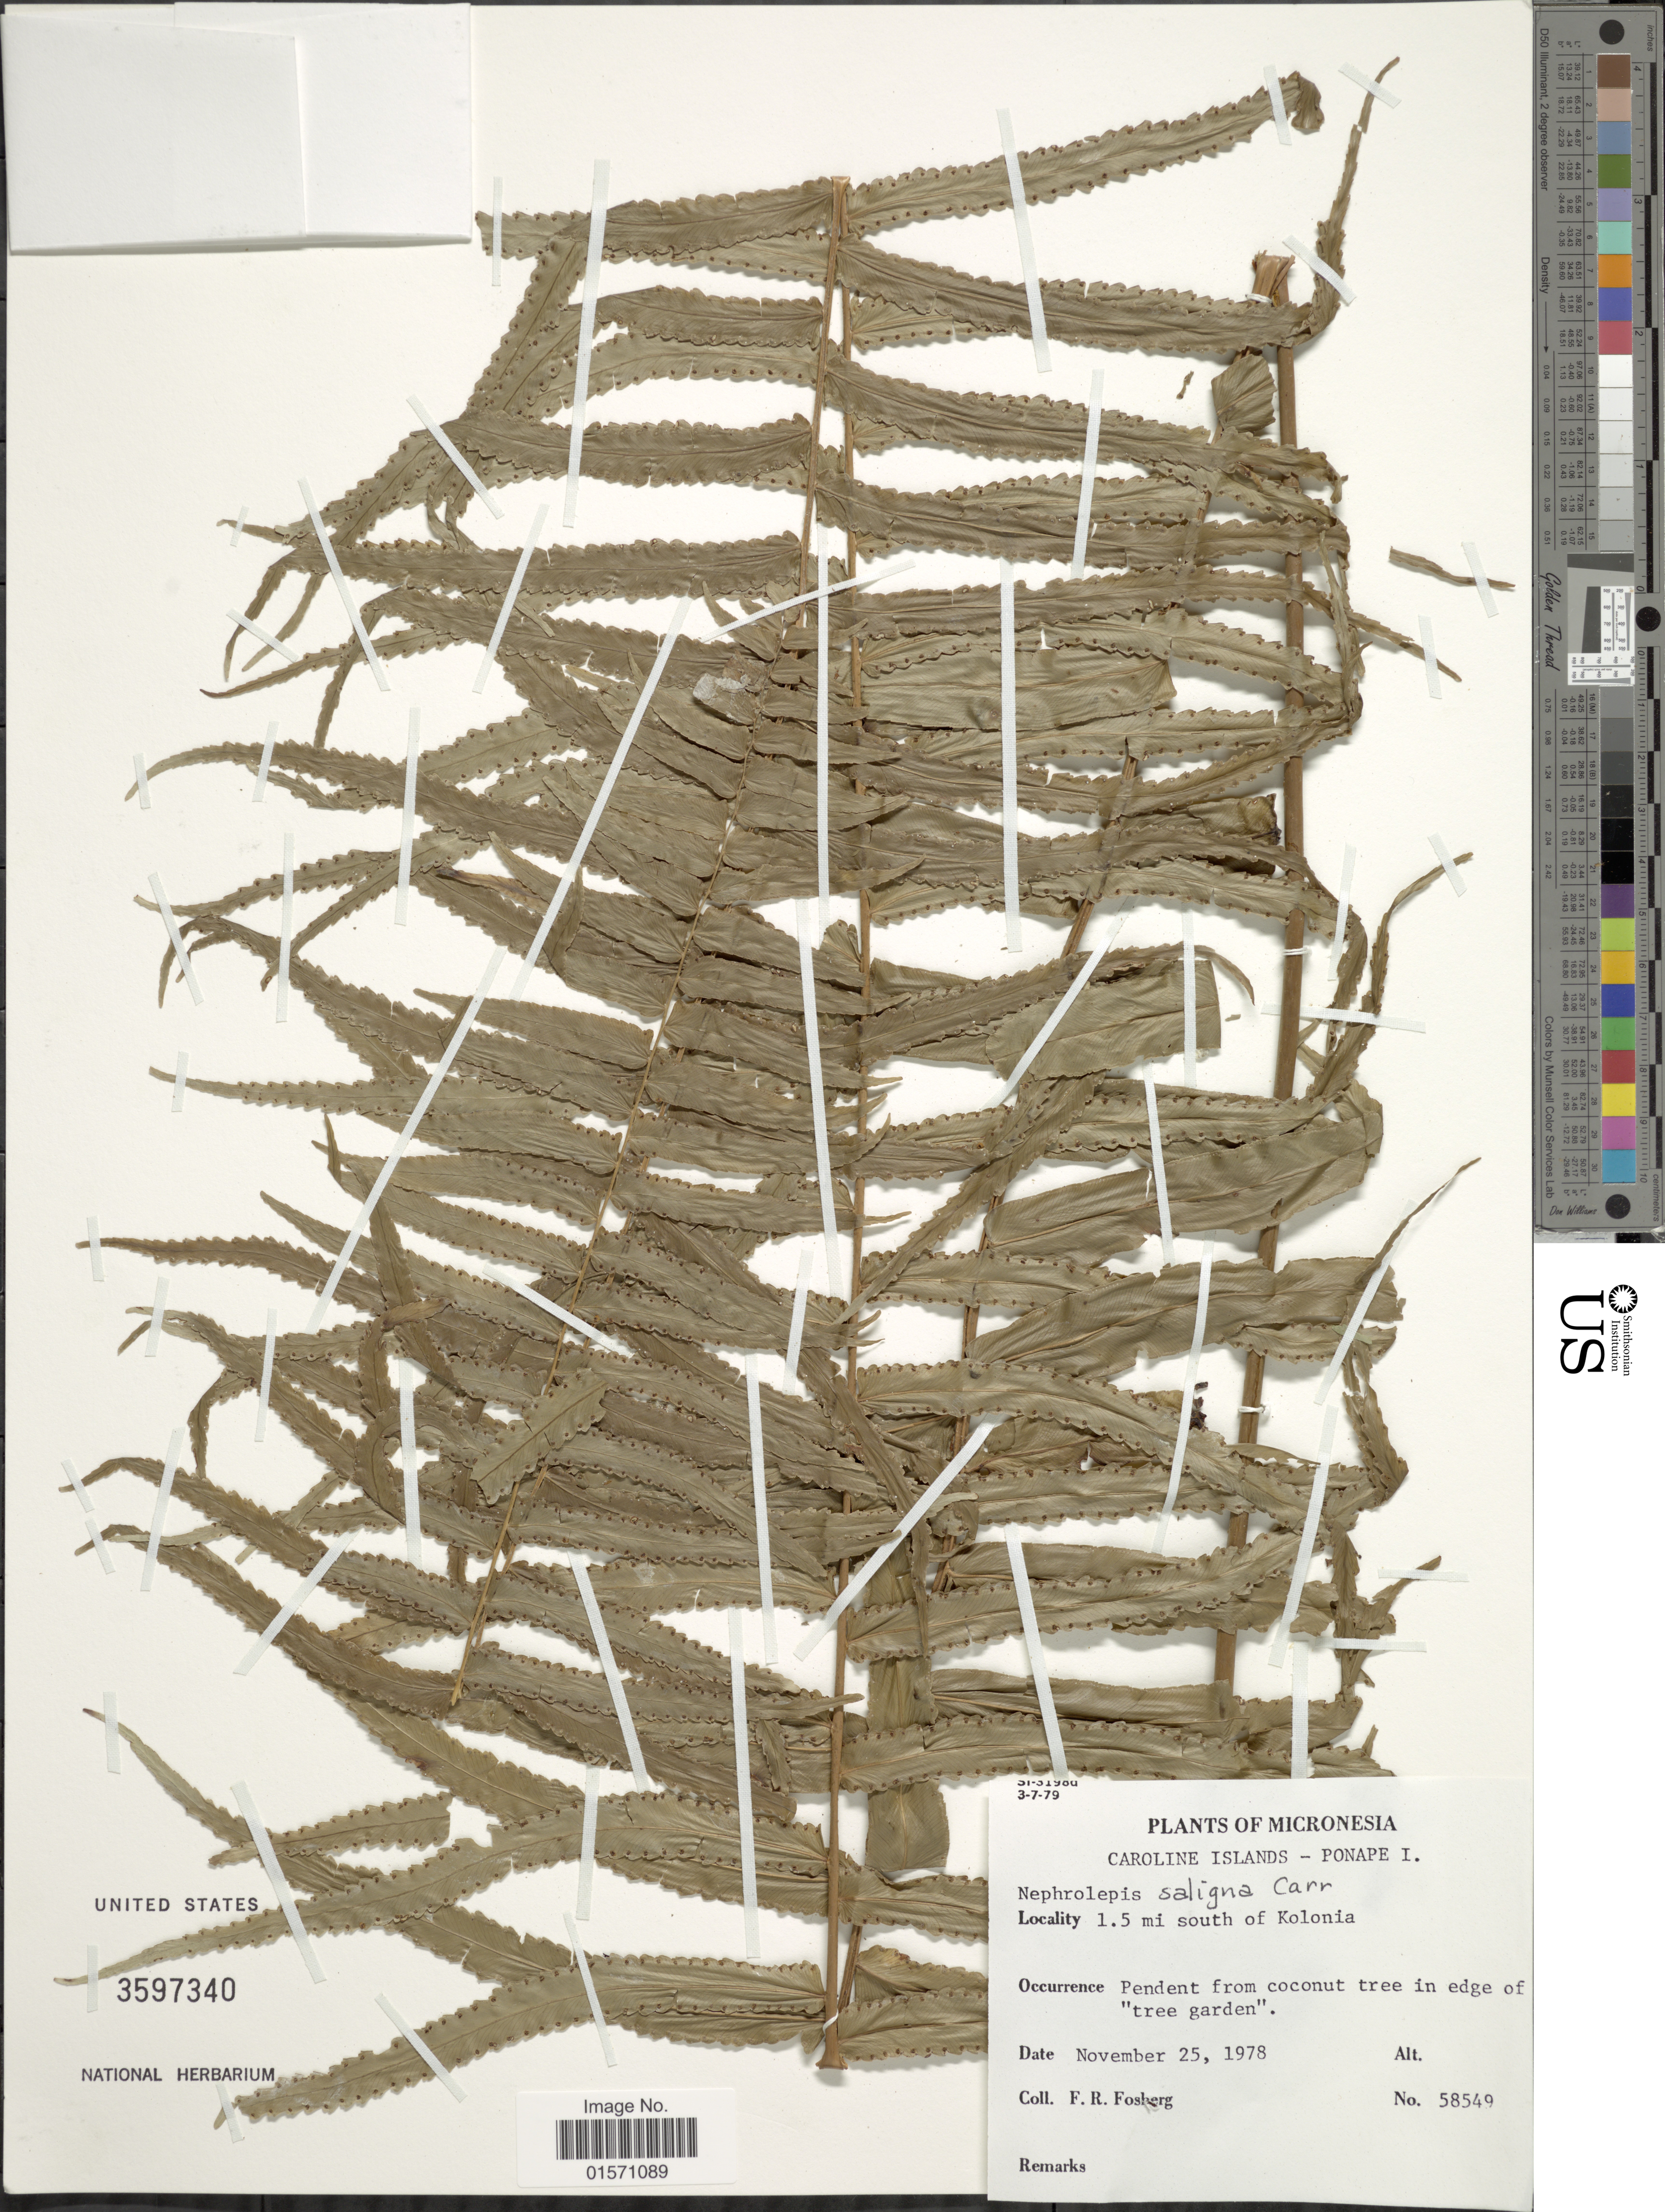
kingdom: Plantae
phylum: Tracheophyta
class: Polypodiopsida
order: Polypodiales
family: Nephrolepidaceae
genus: Nephrolepis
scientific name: Nephrolepis saligna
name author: Cav.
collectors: F. R. Fosberg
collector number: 58549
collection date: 1978-11-25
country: Micronesia, Federated States of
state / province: Pohnpei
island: Pohnpei [Ponape]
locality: Caroline Islands - Ponape I. 1.5 mi south of Kolonia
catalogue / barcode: US 3597340